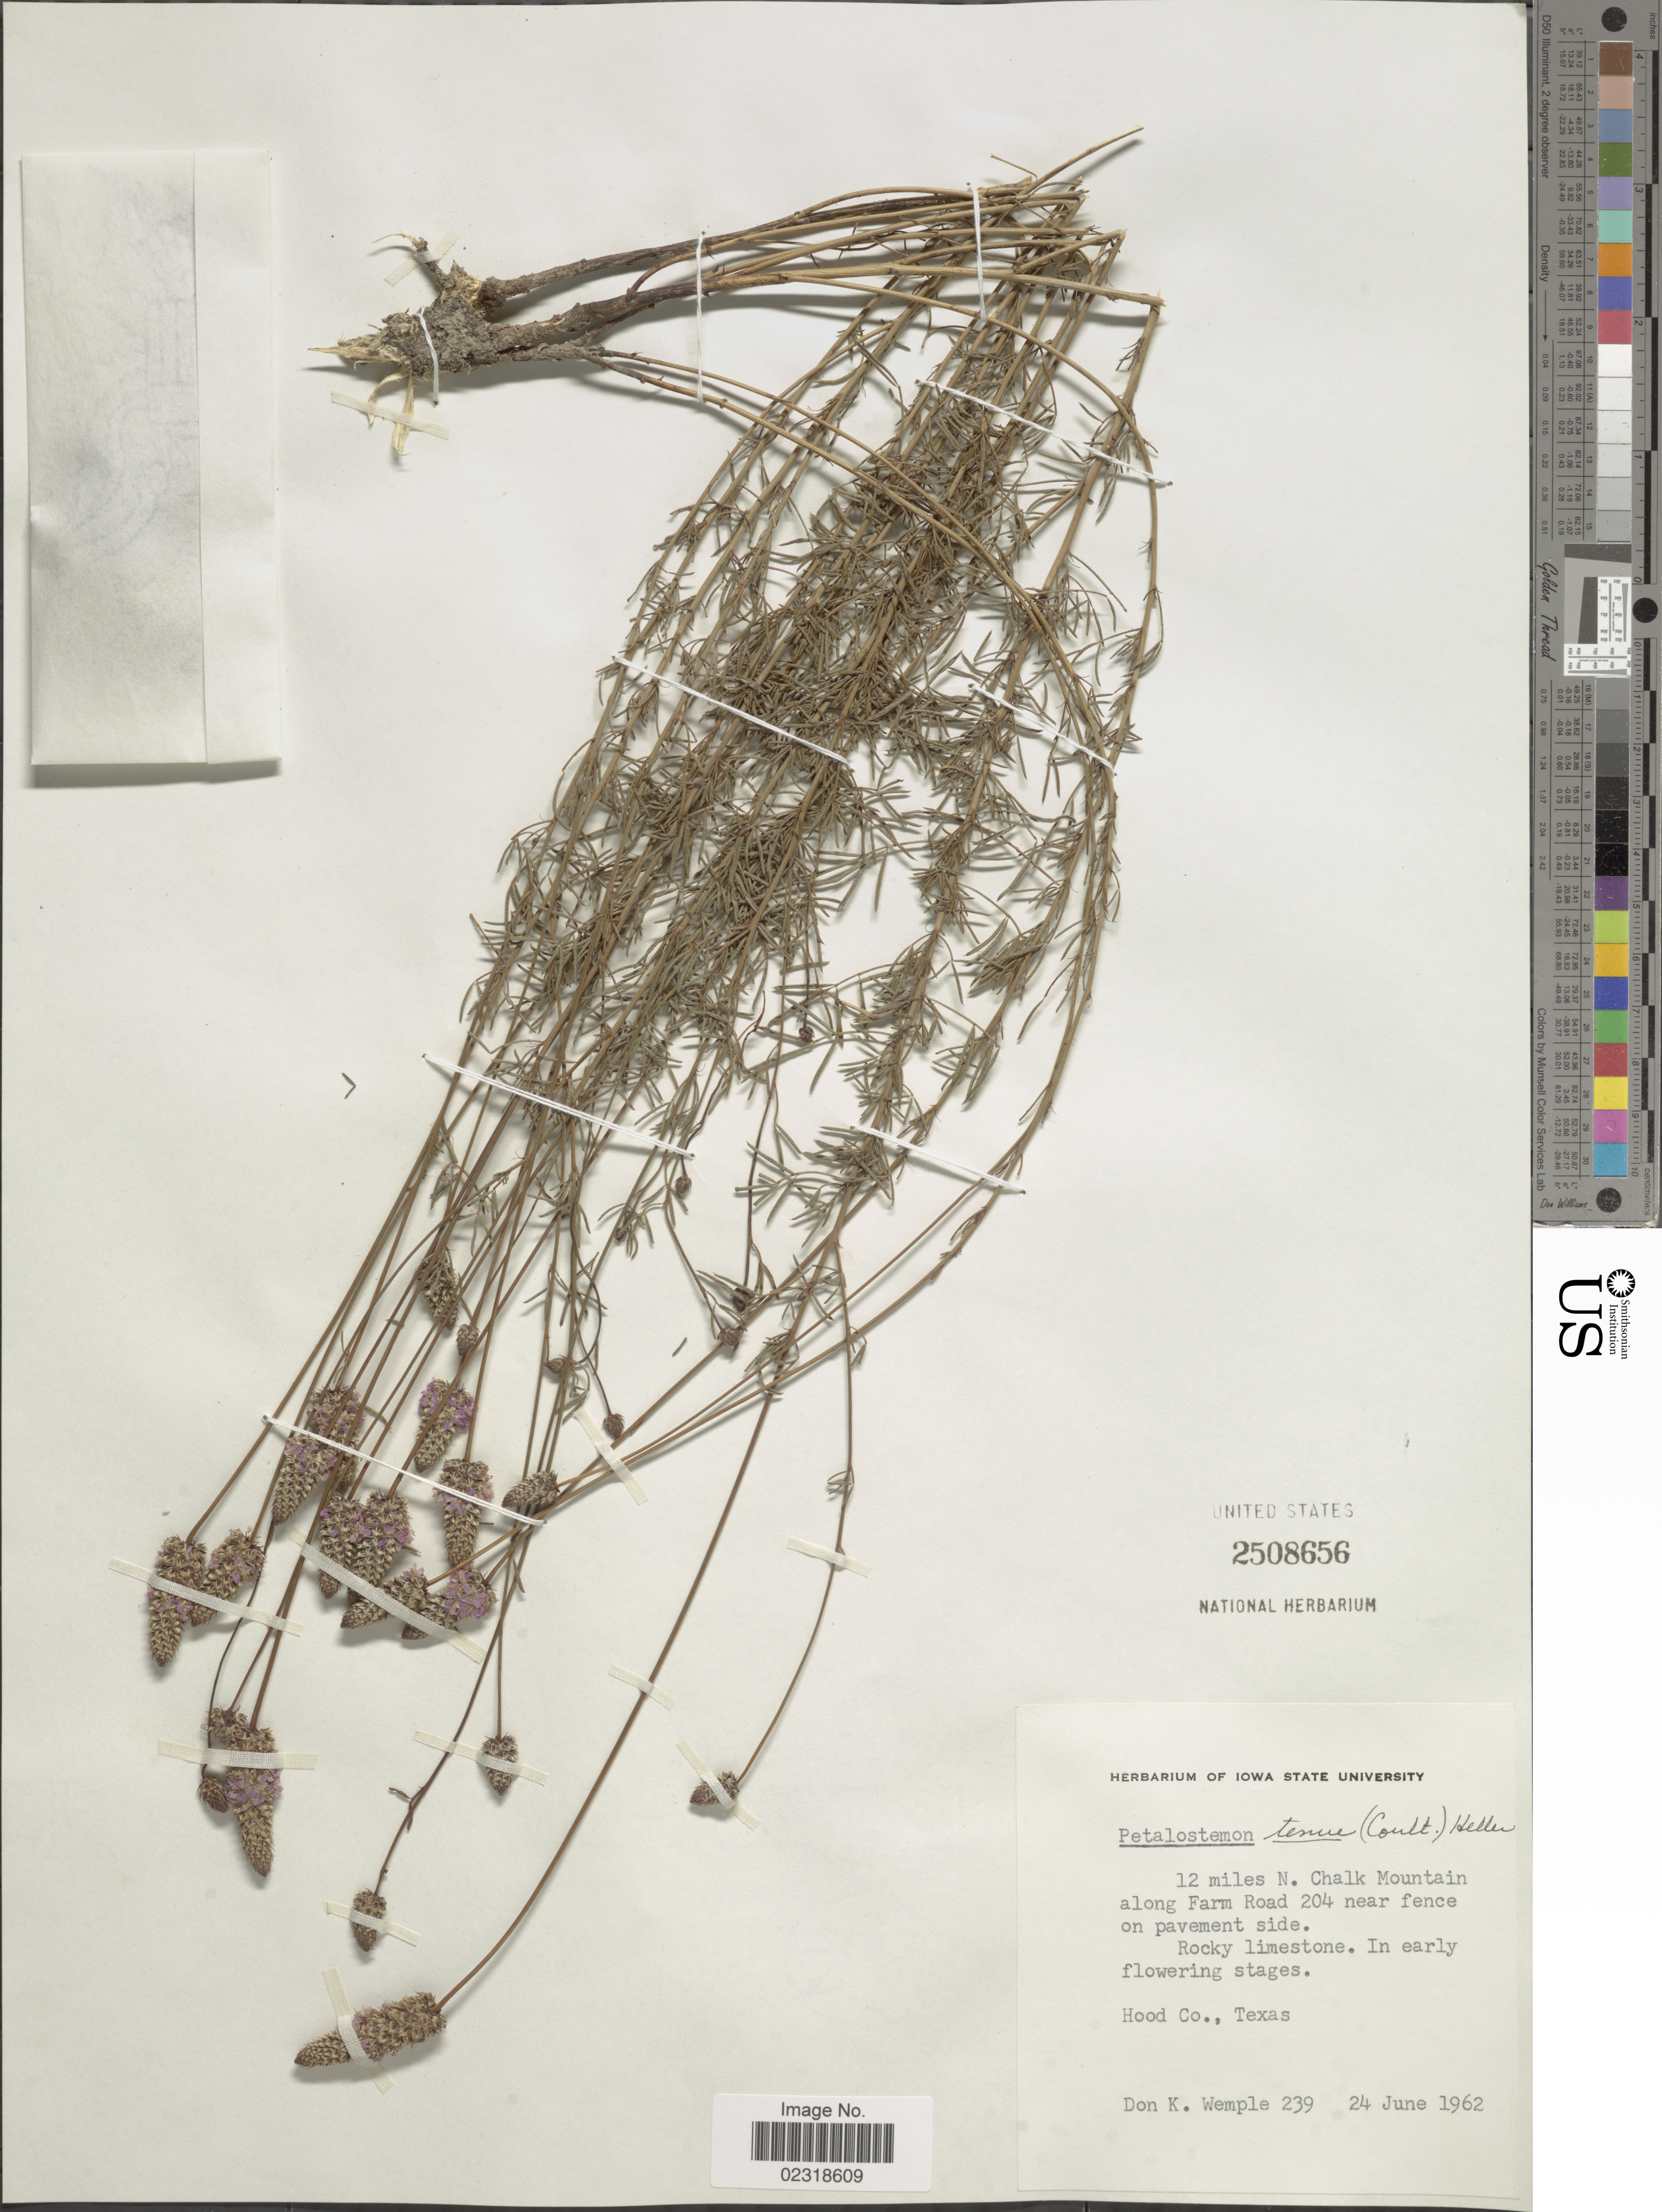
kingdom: Plantae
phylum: Tracheophyta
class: Magnoliopsida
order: Fabales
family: Fabaceae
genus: Dalea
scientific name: Dalea tenuis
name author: (J.M. Coult.) Shinners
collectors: D. Wemple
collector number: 239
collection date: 1962-06-24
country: United States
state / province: Texas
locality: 12 miles N. Chalk Mountain along Farm Road 204 near fence on pavement side, Hood Co.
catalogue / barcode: US 2508656